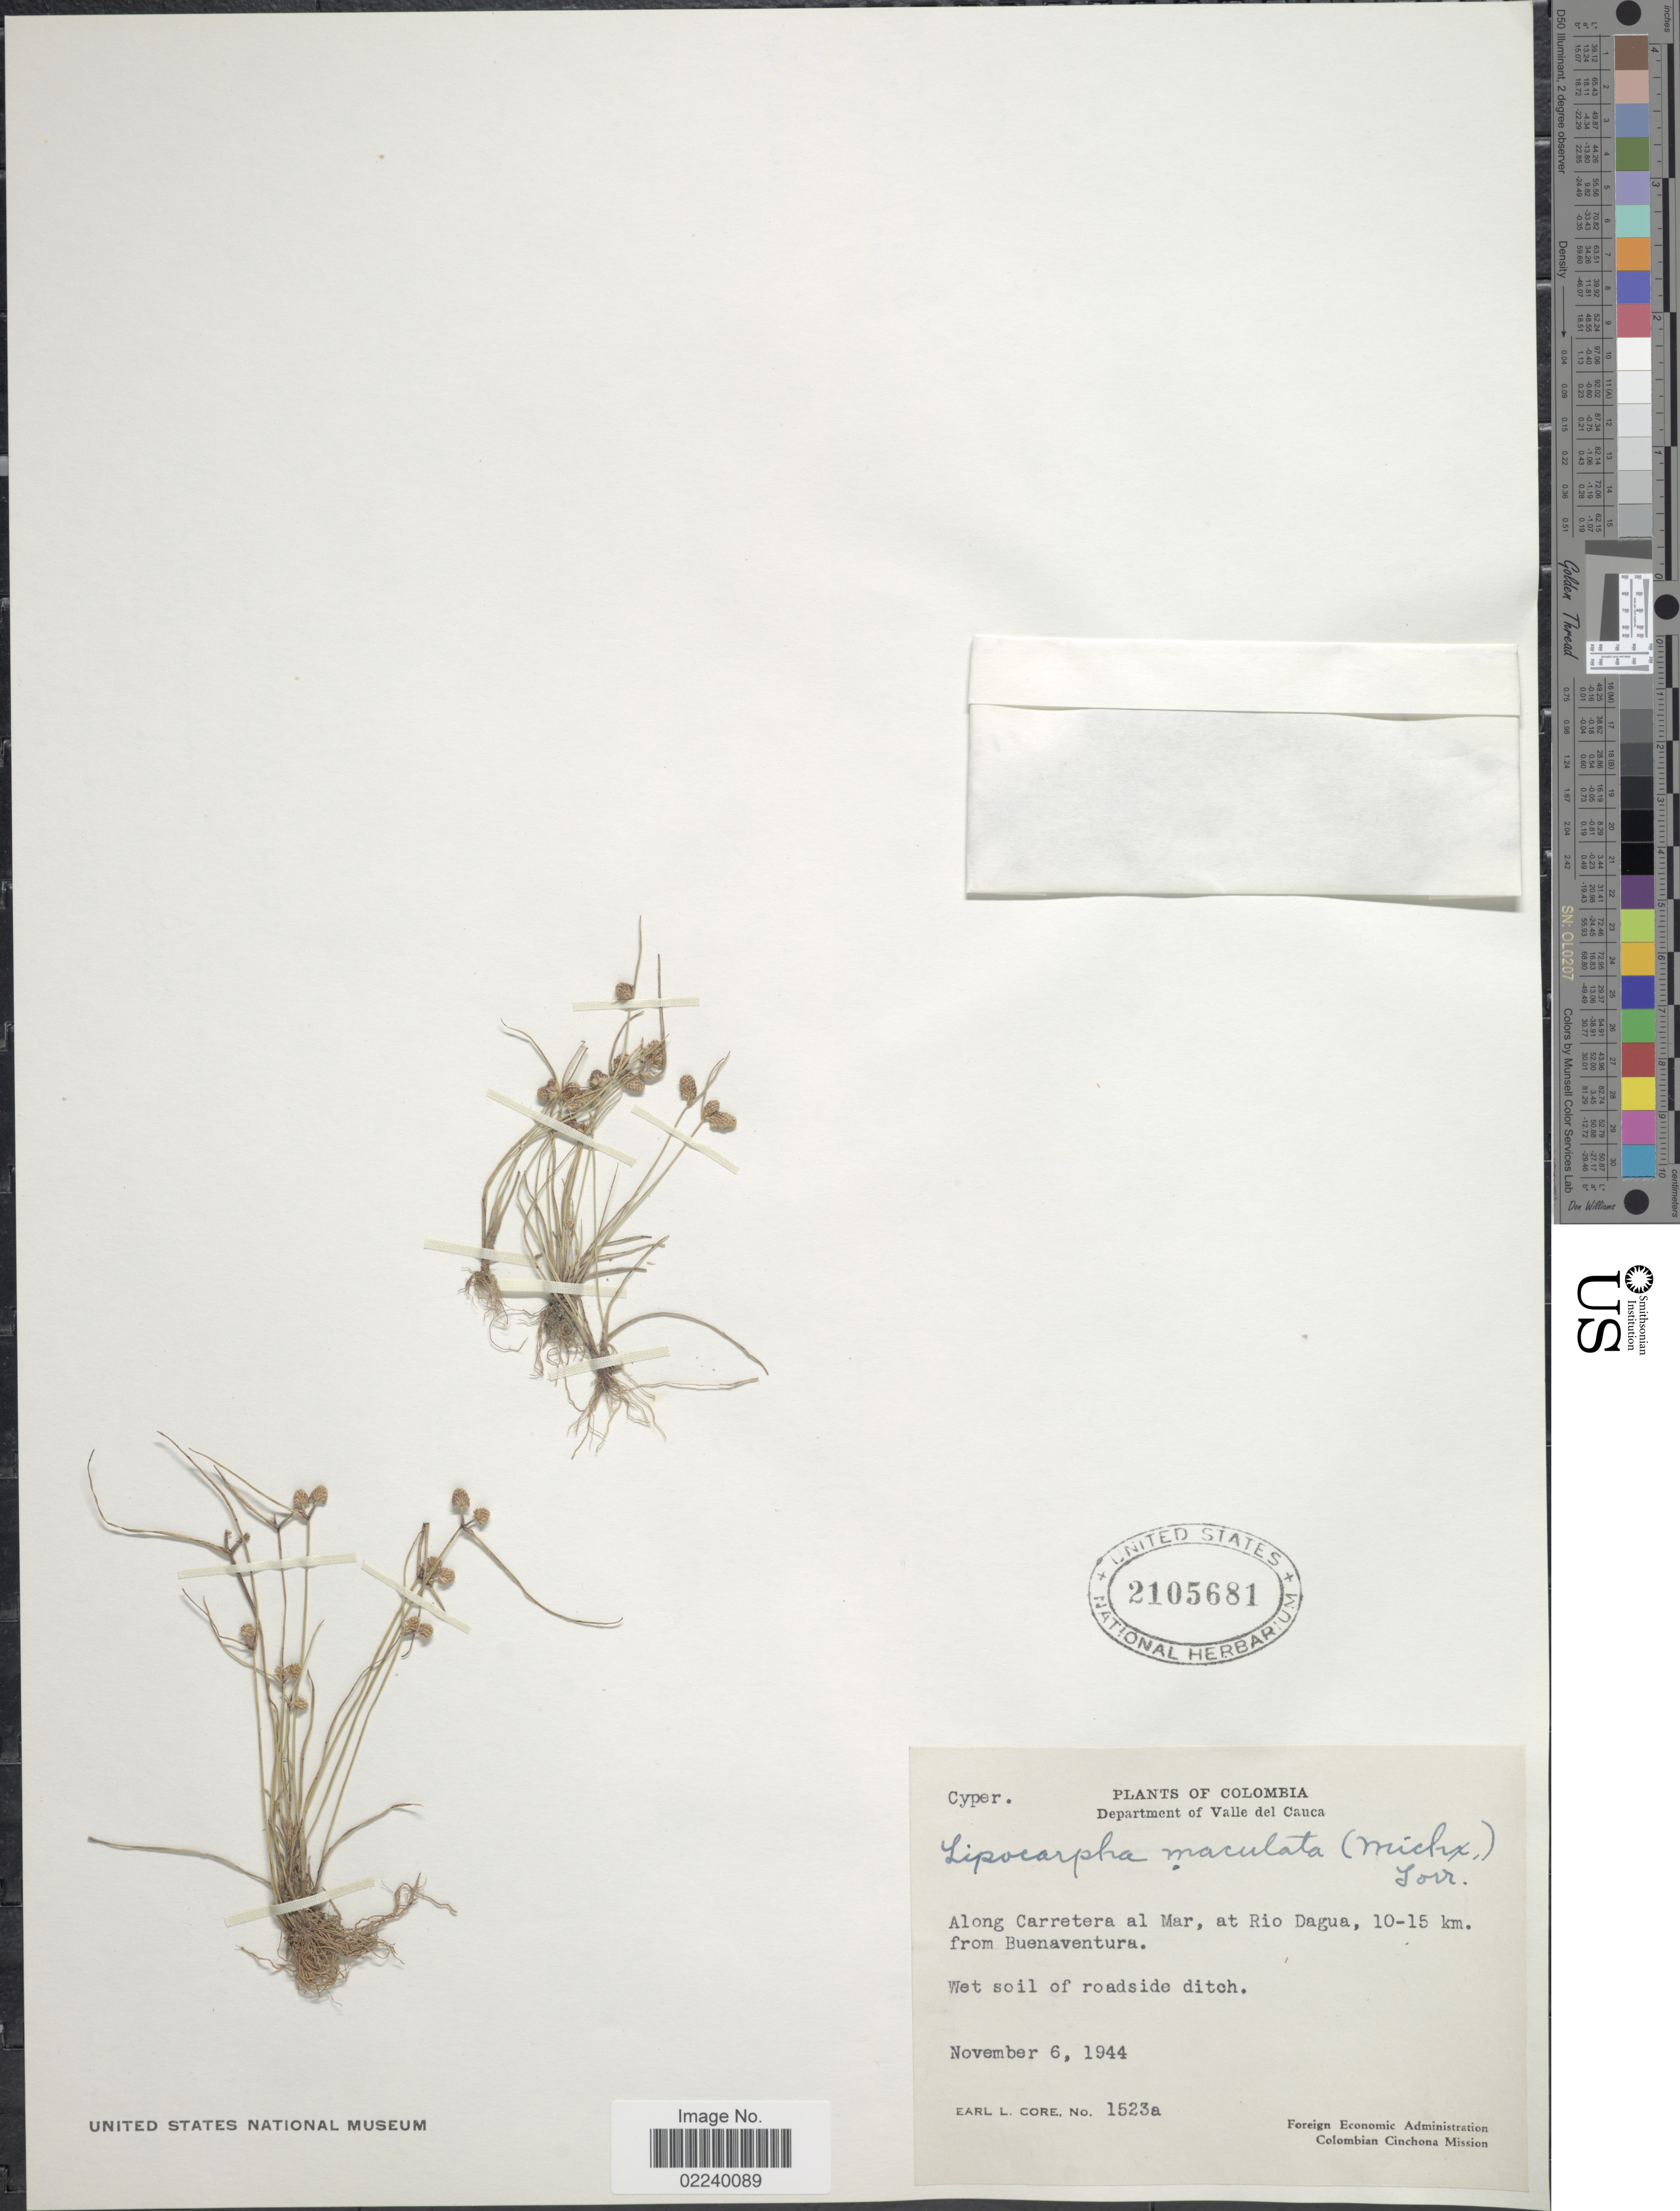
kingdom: Plantae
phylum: Tracheophyta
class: Liliopsida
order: Poales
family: Cyperaceae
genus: Cyperus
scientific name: Cyperus salzmannianus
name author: (Steud.) Bauters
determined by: Strong, M. T., (US), Smithsonian Institution - National Museum of Natural History (UNITED STATES)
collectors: E. L. Core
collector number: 1523a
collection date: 1944-11-06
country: Colombia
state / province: Valle del Cauca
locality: Along Carretera al Mar, at Rio Dagua, 10-15 km. from Buenaventura, wet soil of roadside ditch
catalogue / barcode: US 2105681